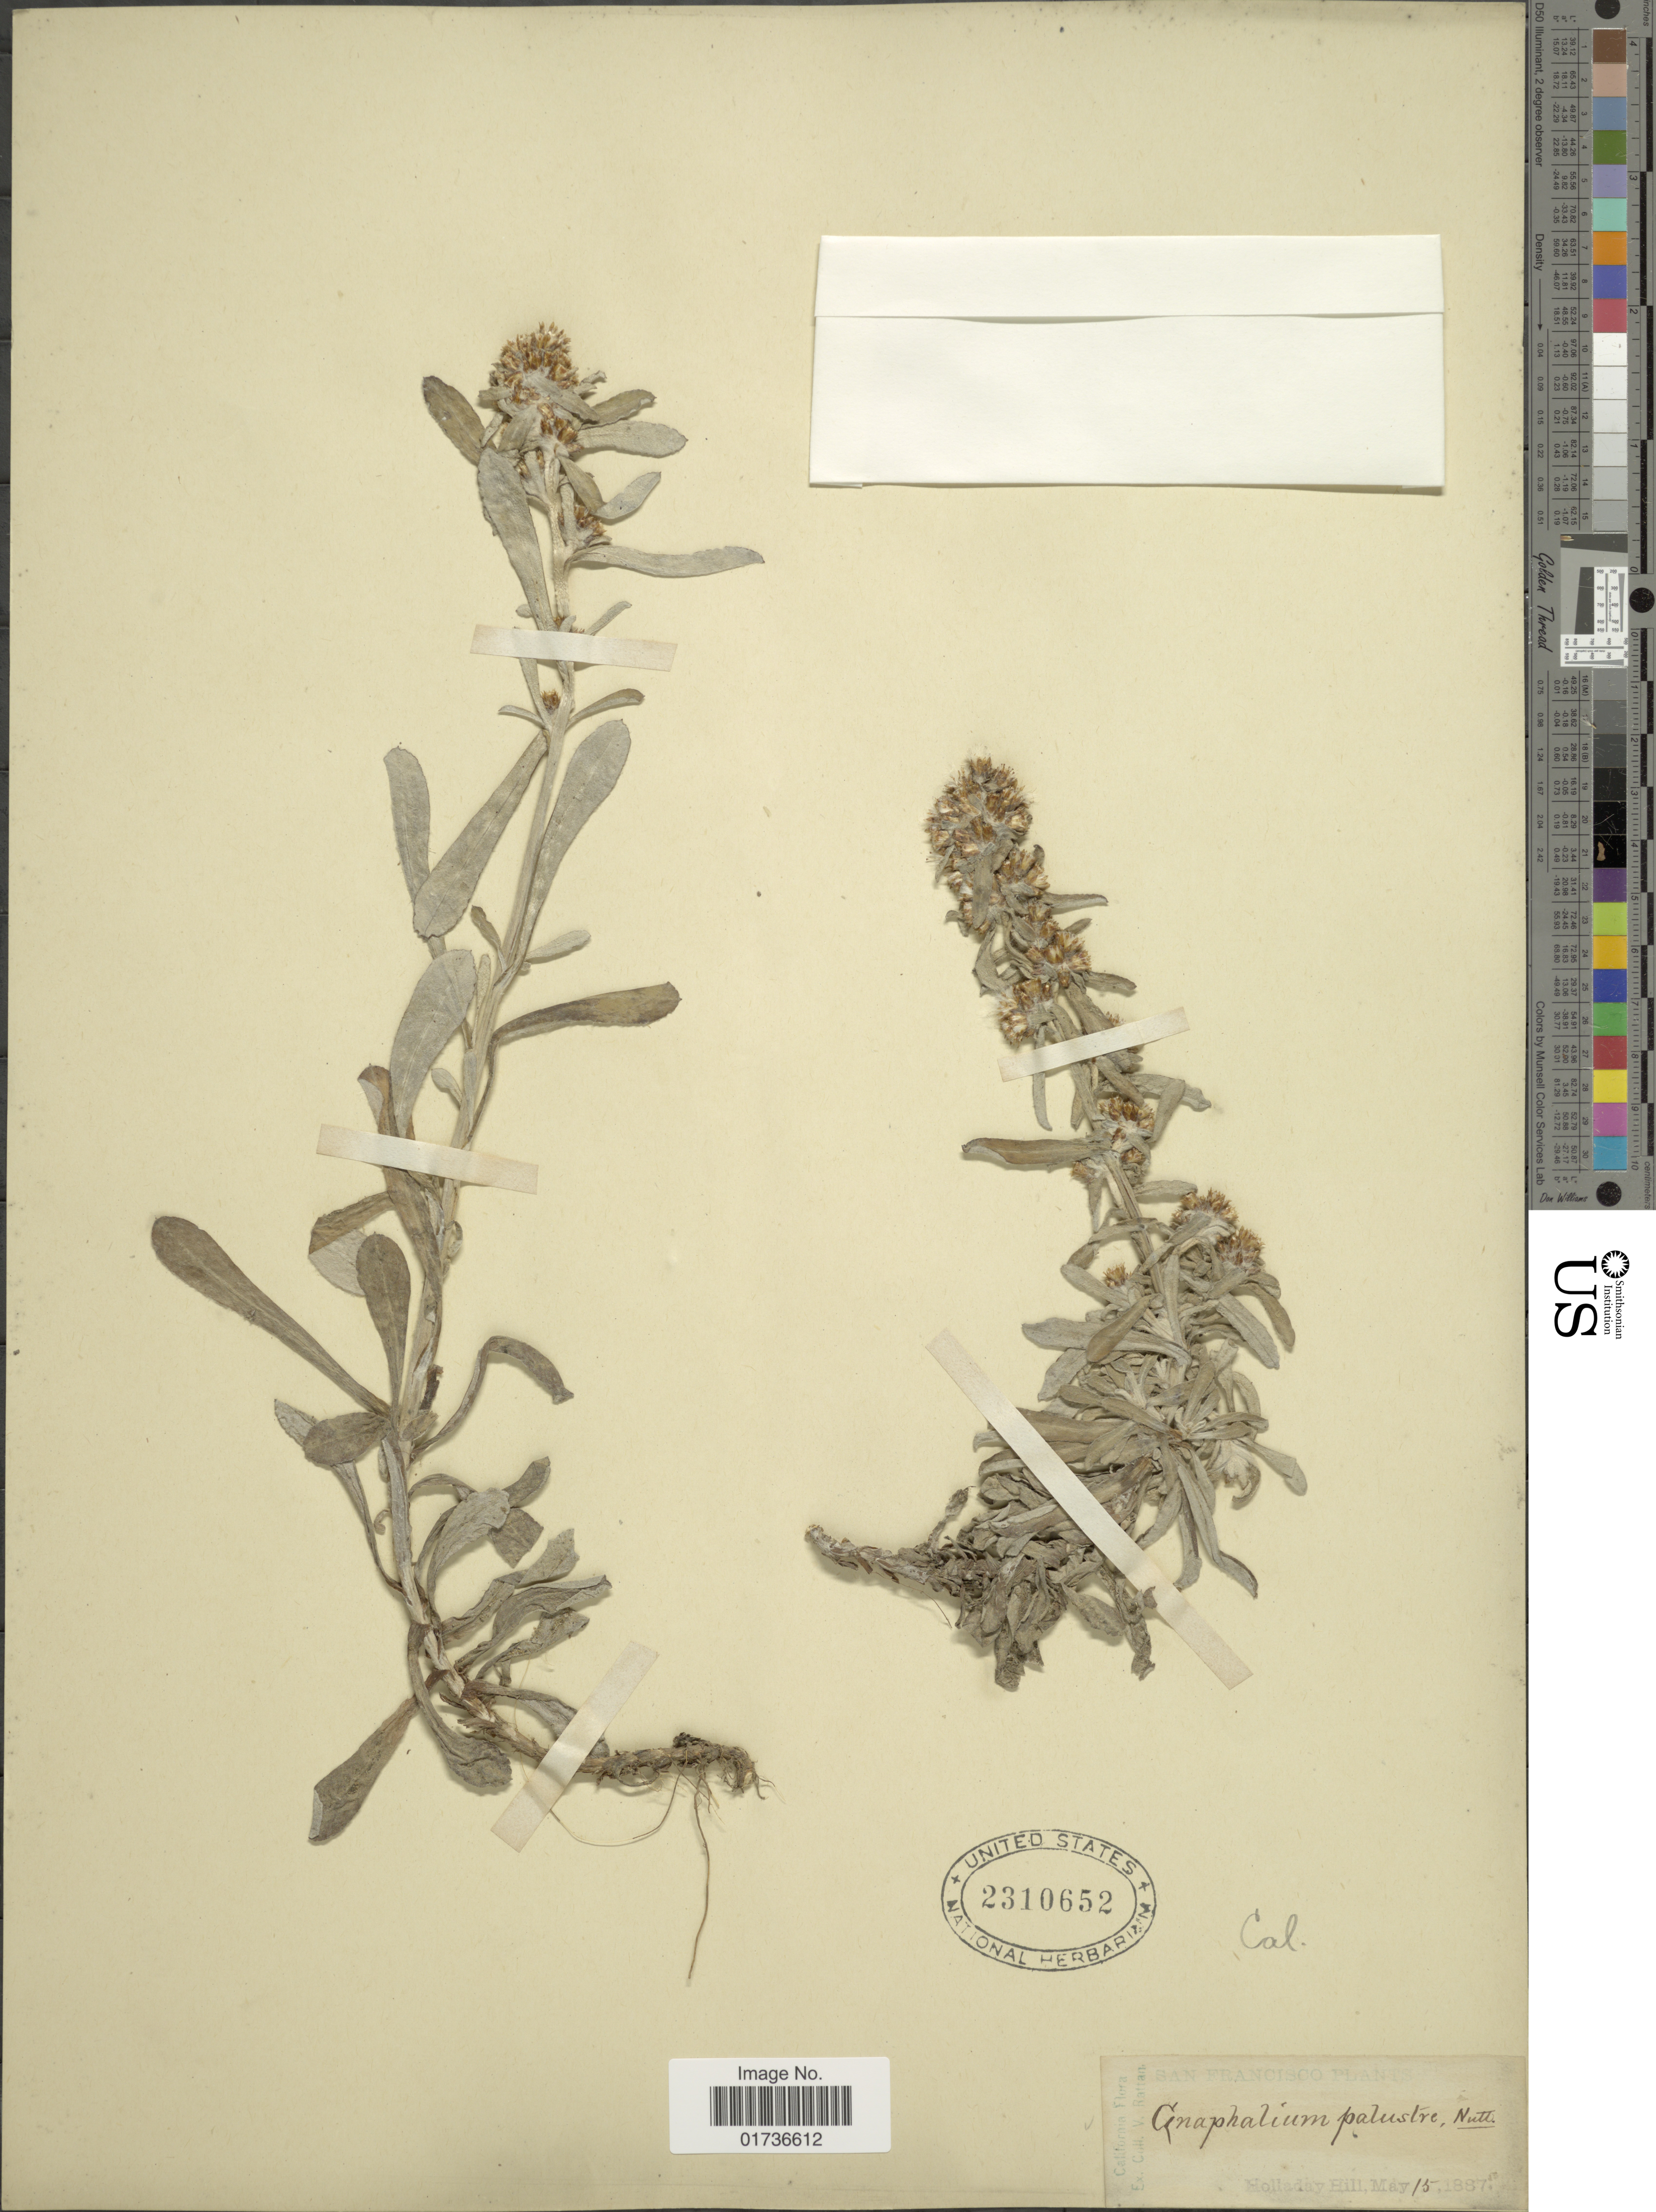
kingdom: Plantae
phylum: Tracheophyta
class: Magnoliopsida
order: Asterales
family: Asteraceae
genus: Gnaphalium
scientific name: Gnaphalium palustre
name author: Nutt.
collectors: V. Rattan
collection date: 1887-05-15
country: United States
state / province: California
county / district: San Francisco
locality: San Francisco, Holladay Hill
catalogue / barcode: US 2310652